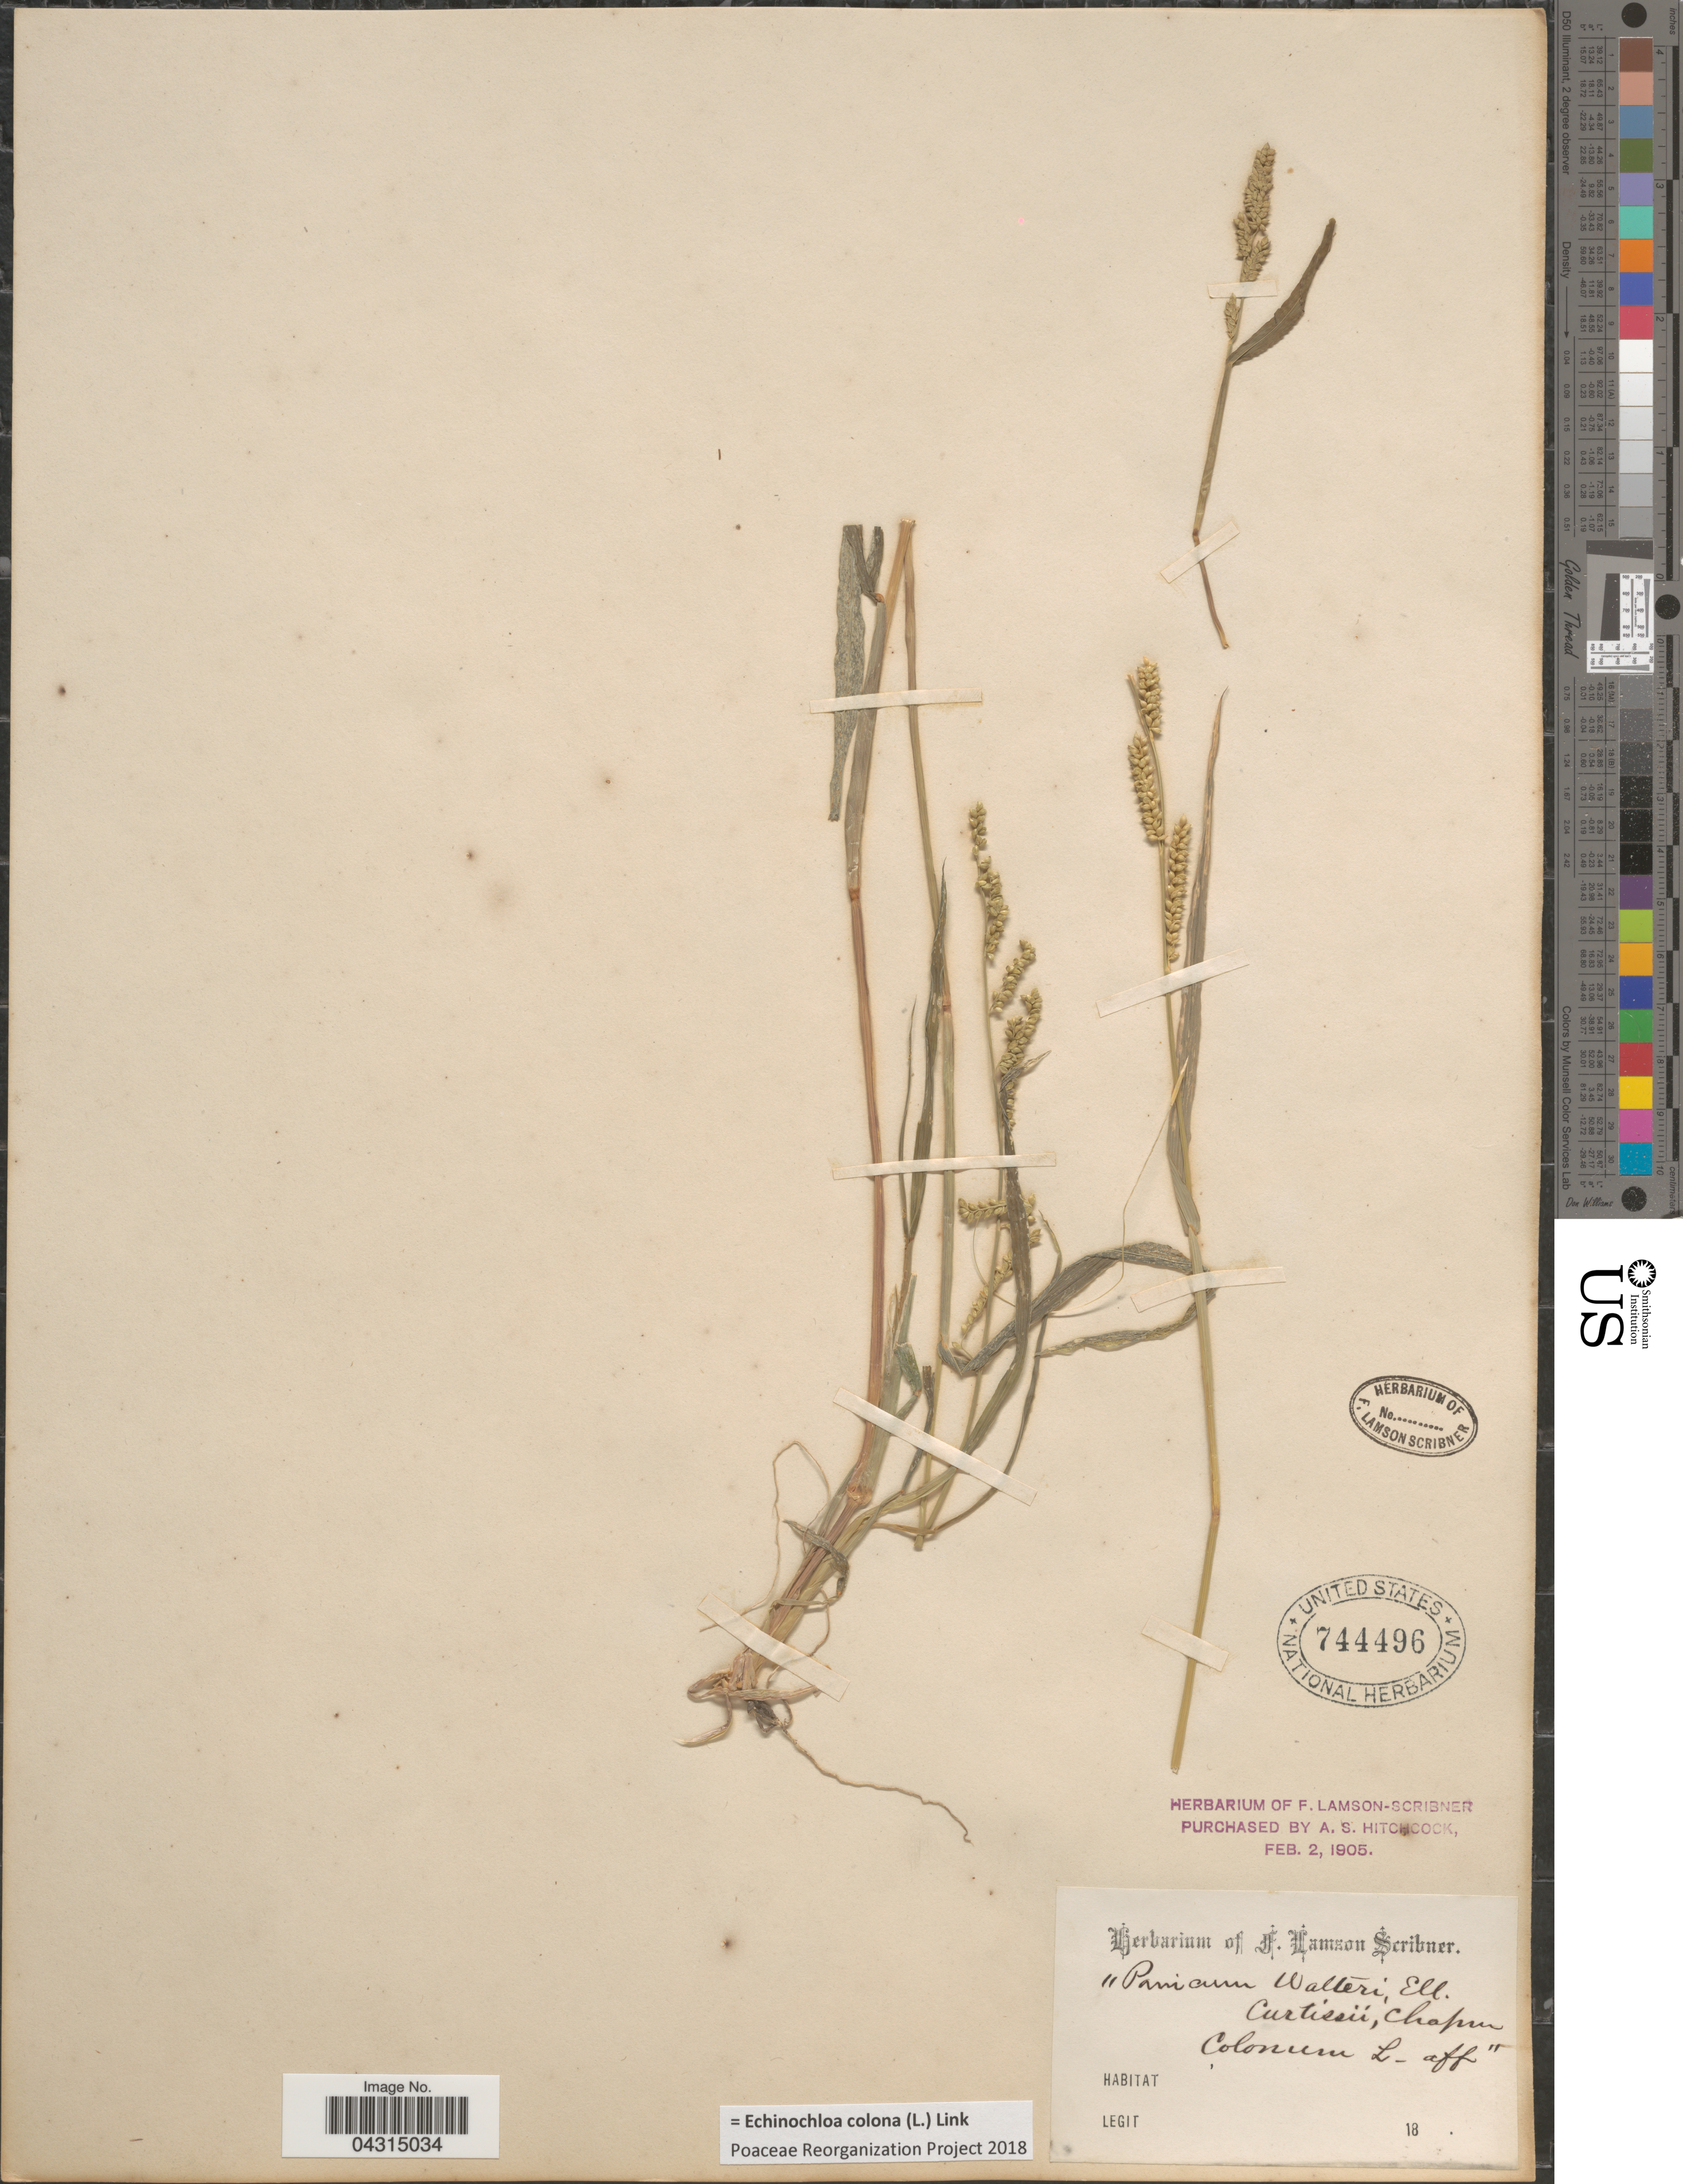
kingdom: Plantae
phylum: Tracheophyta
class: Liliopsida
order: Poales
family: Poaceae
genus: Echinochloa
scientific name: Echinochloa colona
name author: (L.) Link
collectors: ex herb. F. Lamson Scribner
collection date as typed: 18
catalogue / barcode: US 744496